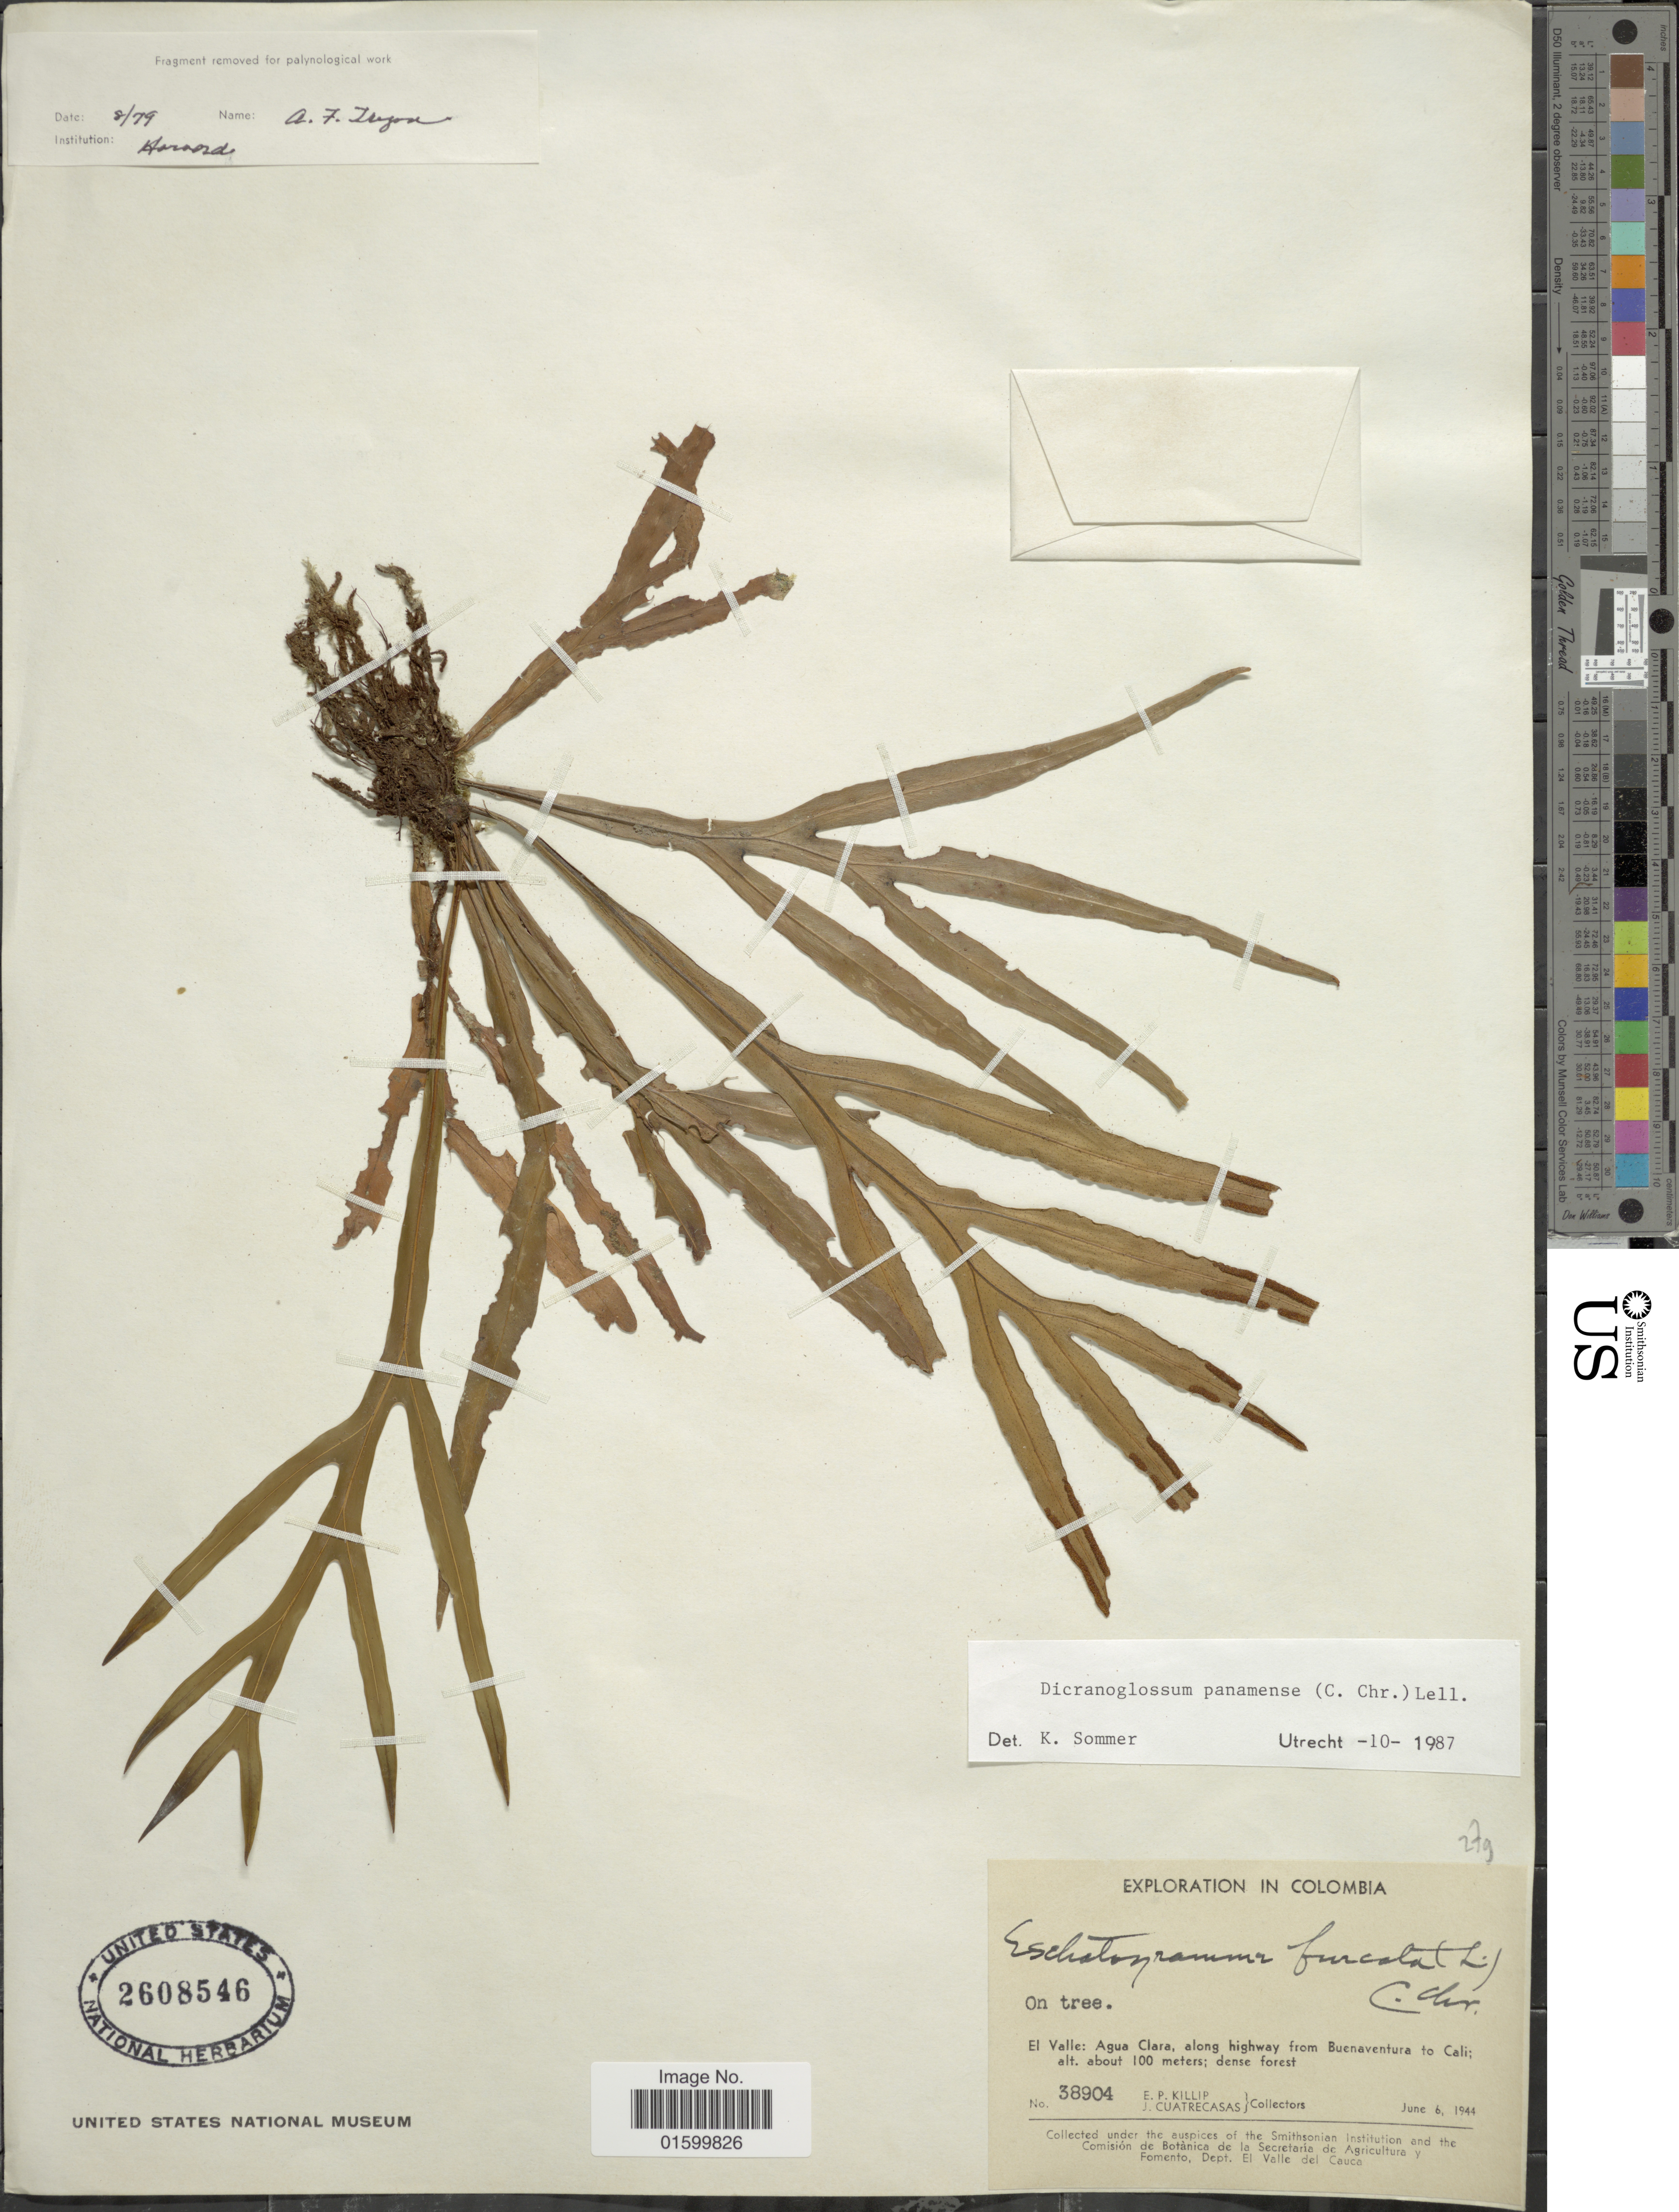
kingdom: Plantae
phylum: Tracheophyta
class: Polypodiopsida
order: Polypodiales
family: Polypodiaceae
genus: Pleopeltis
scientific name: Pleopeltis panamensis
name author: (Weath.) Pic. Serm.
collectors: E. P. Killip & J. Cuatrecasas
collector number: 38904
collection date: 1944-06-06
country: Colombia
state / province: Valle del Cauca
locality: El Valle: Agua Clara, along highway from Buenaventura to Cali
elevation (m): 100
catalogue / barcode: US 2608546